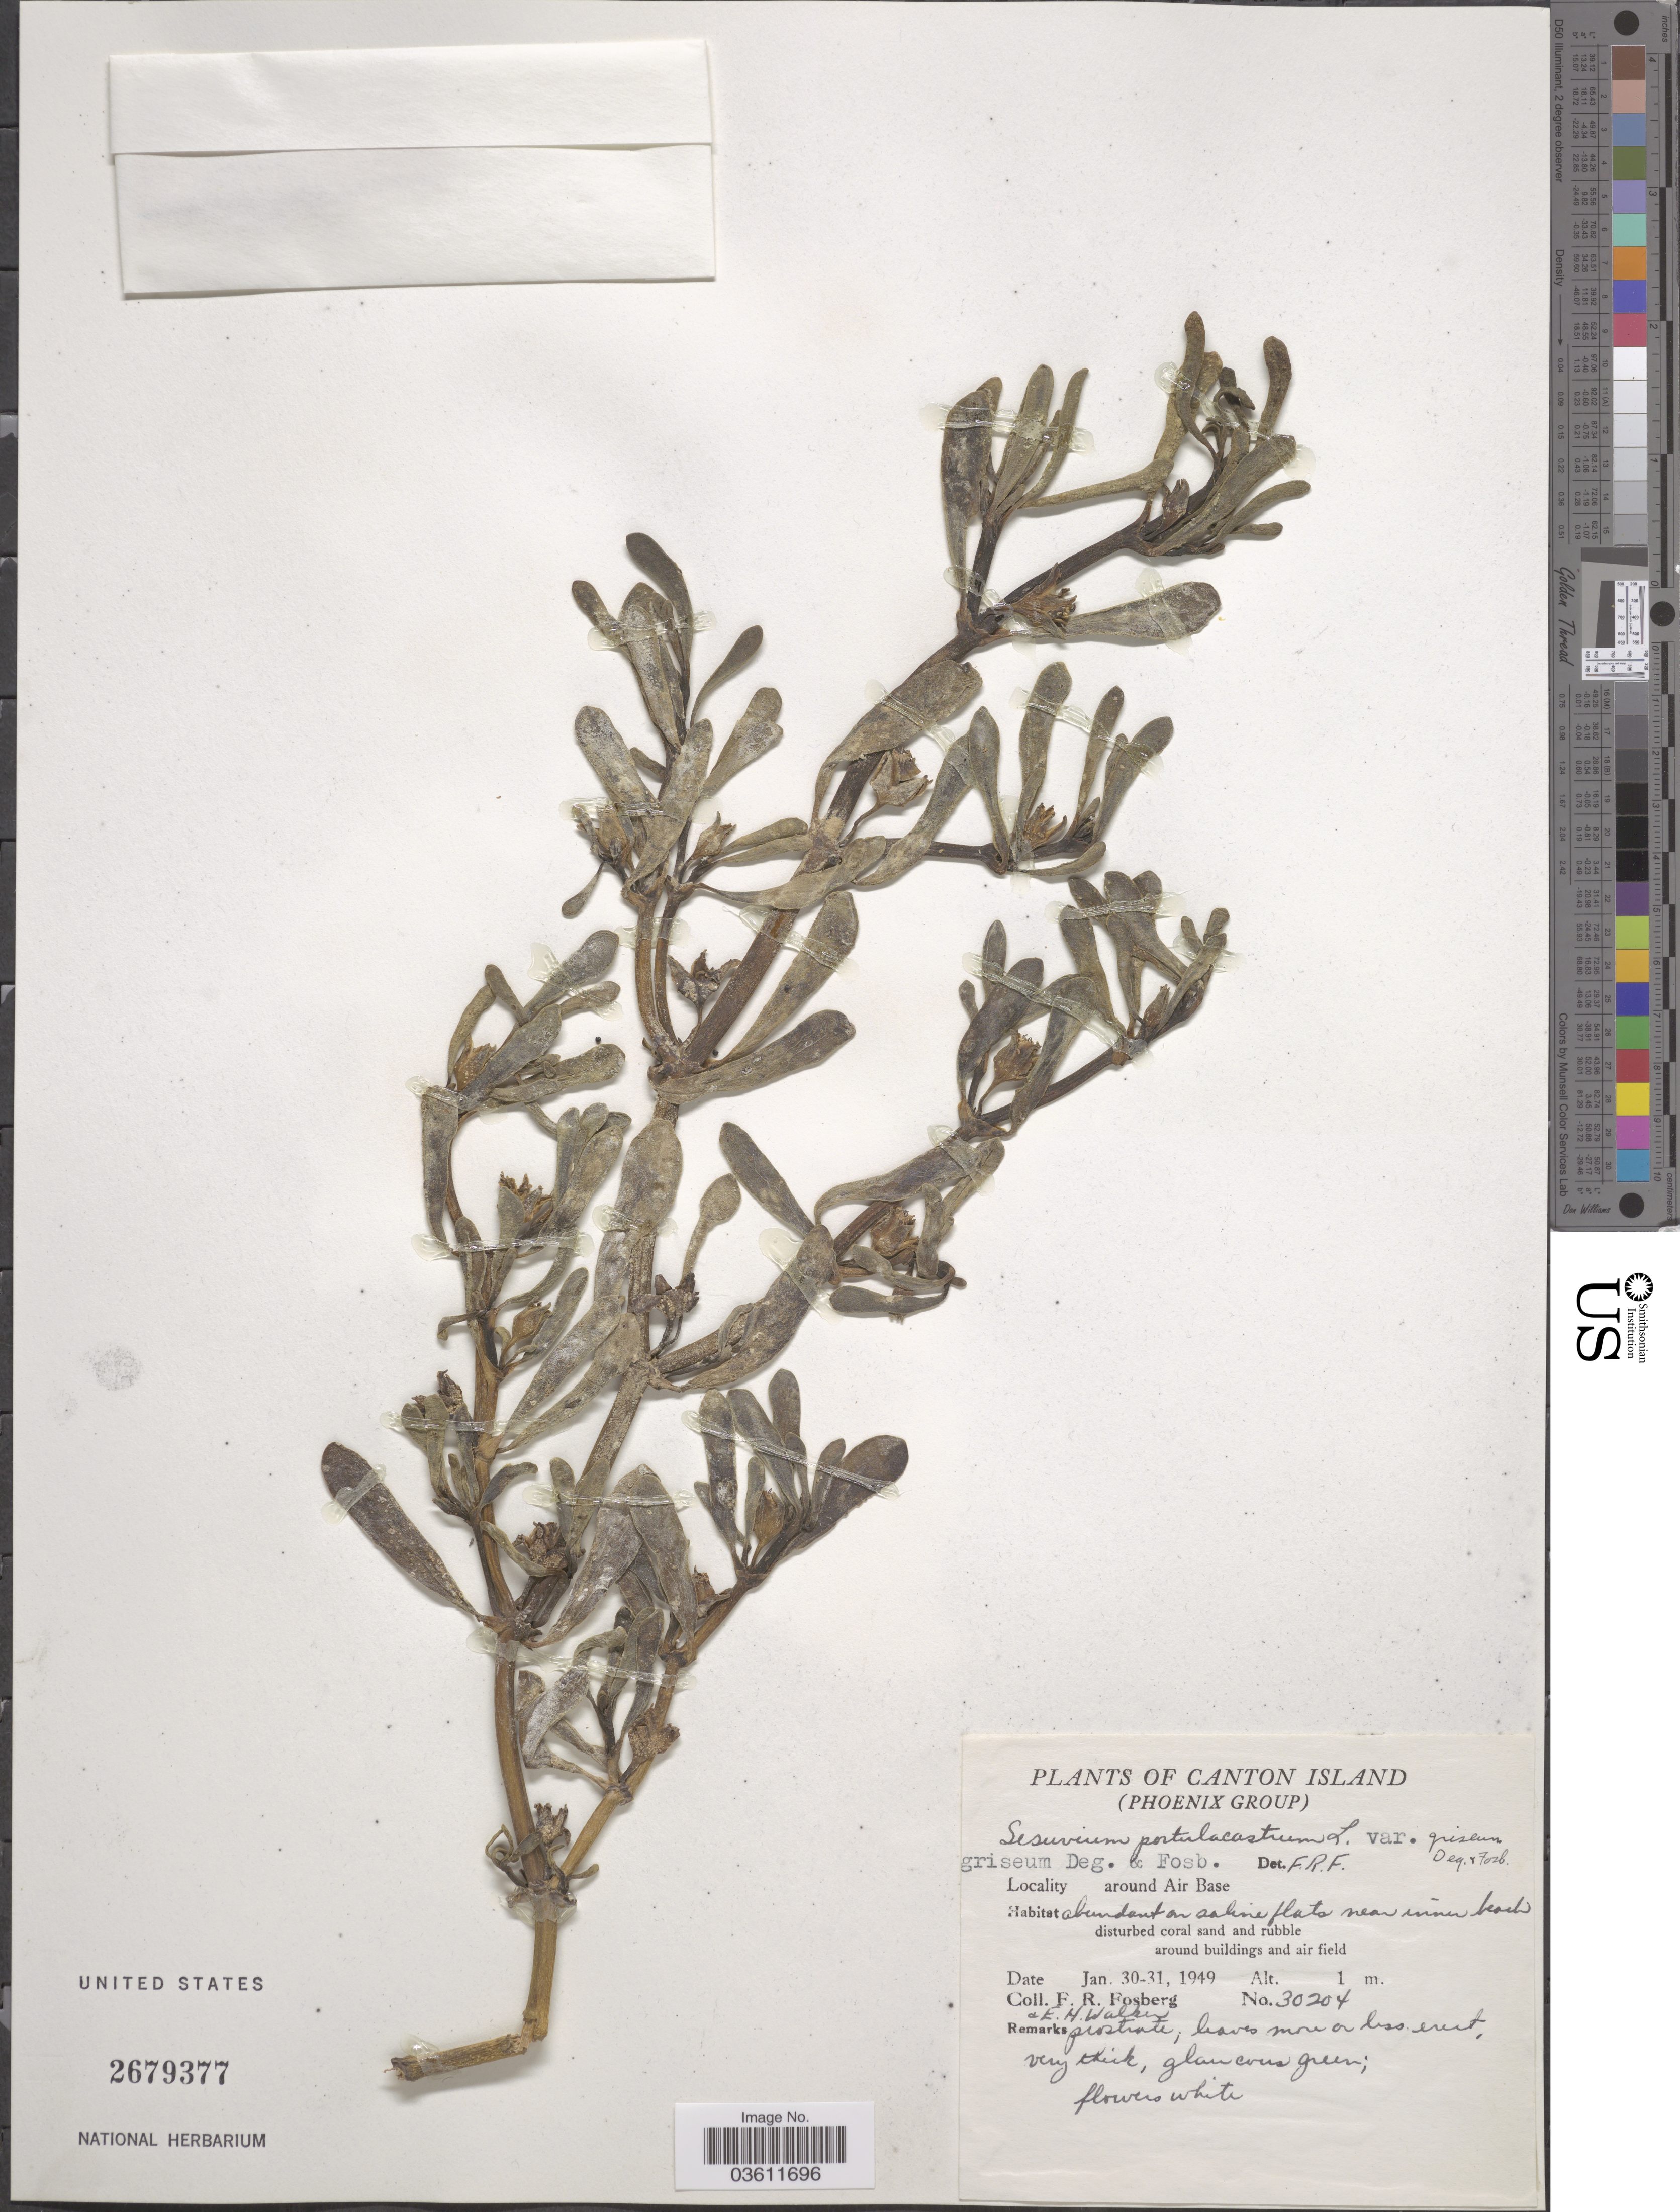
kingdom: Plantae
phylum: Tracheophyta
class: Magnoliopsida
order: Caryophyllales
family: Aizoaceae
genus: Sesuvium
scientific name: Sesuvium portulacastrum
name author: (L.) L.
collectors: F. R. Fosberg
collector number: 30204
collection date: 1949-01-30/1949-01-31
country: Kiribati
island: Kanton [Canton] Atoll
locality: Canton Island (Phoenix Group). Around Air Base.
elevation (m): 1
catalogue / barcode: US 2679377